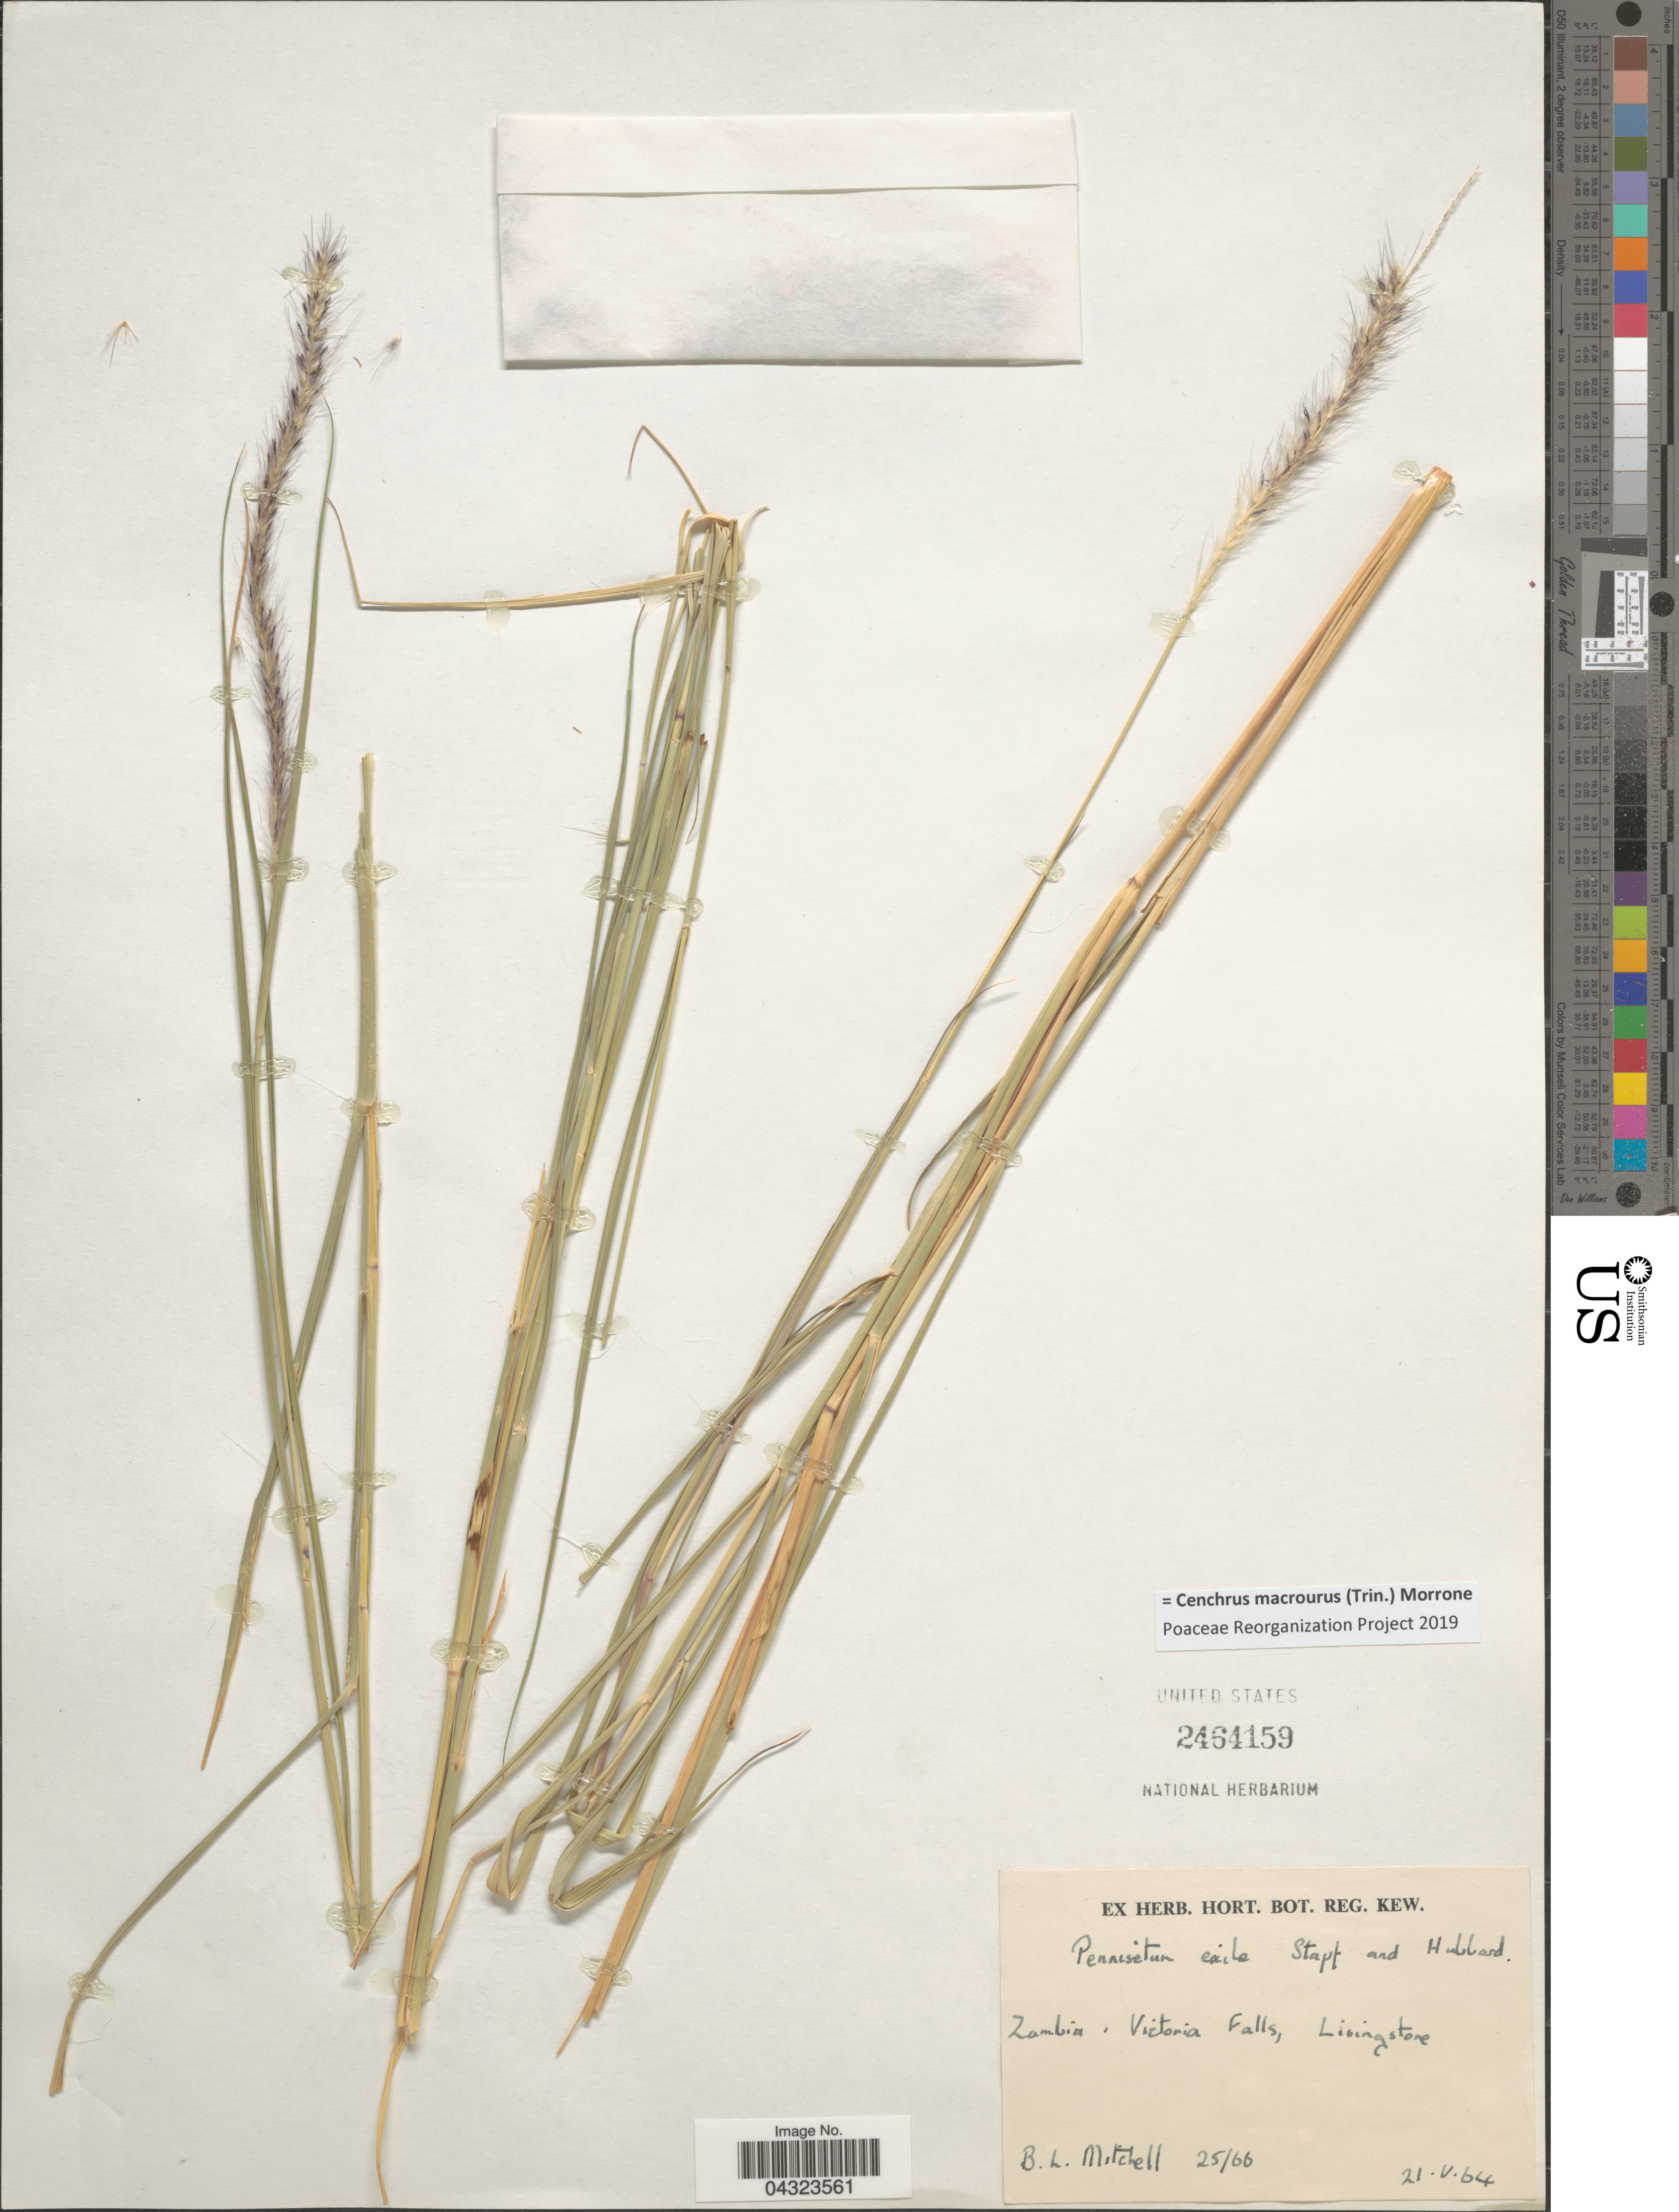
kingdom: Plantae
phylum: Tracheophyta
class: Liliopsida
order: Poales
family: Poaceae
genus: Cenchrus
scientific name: Cenchrus macrourus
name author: (Trin.) Morrone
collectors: B. Mitchell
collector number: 25/66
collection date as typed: Transcribed d/m/y: 21/5/64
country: Zambia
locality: Victoria Falls, Livingstone.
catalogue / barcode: US 2464159